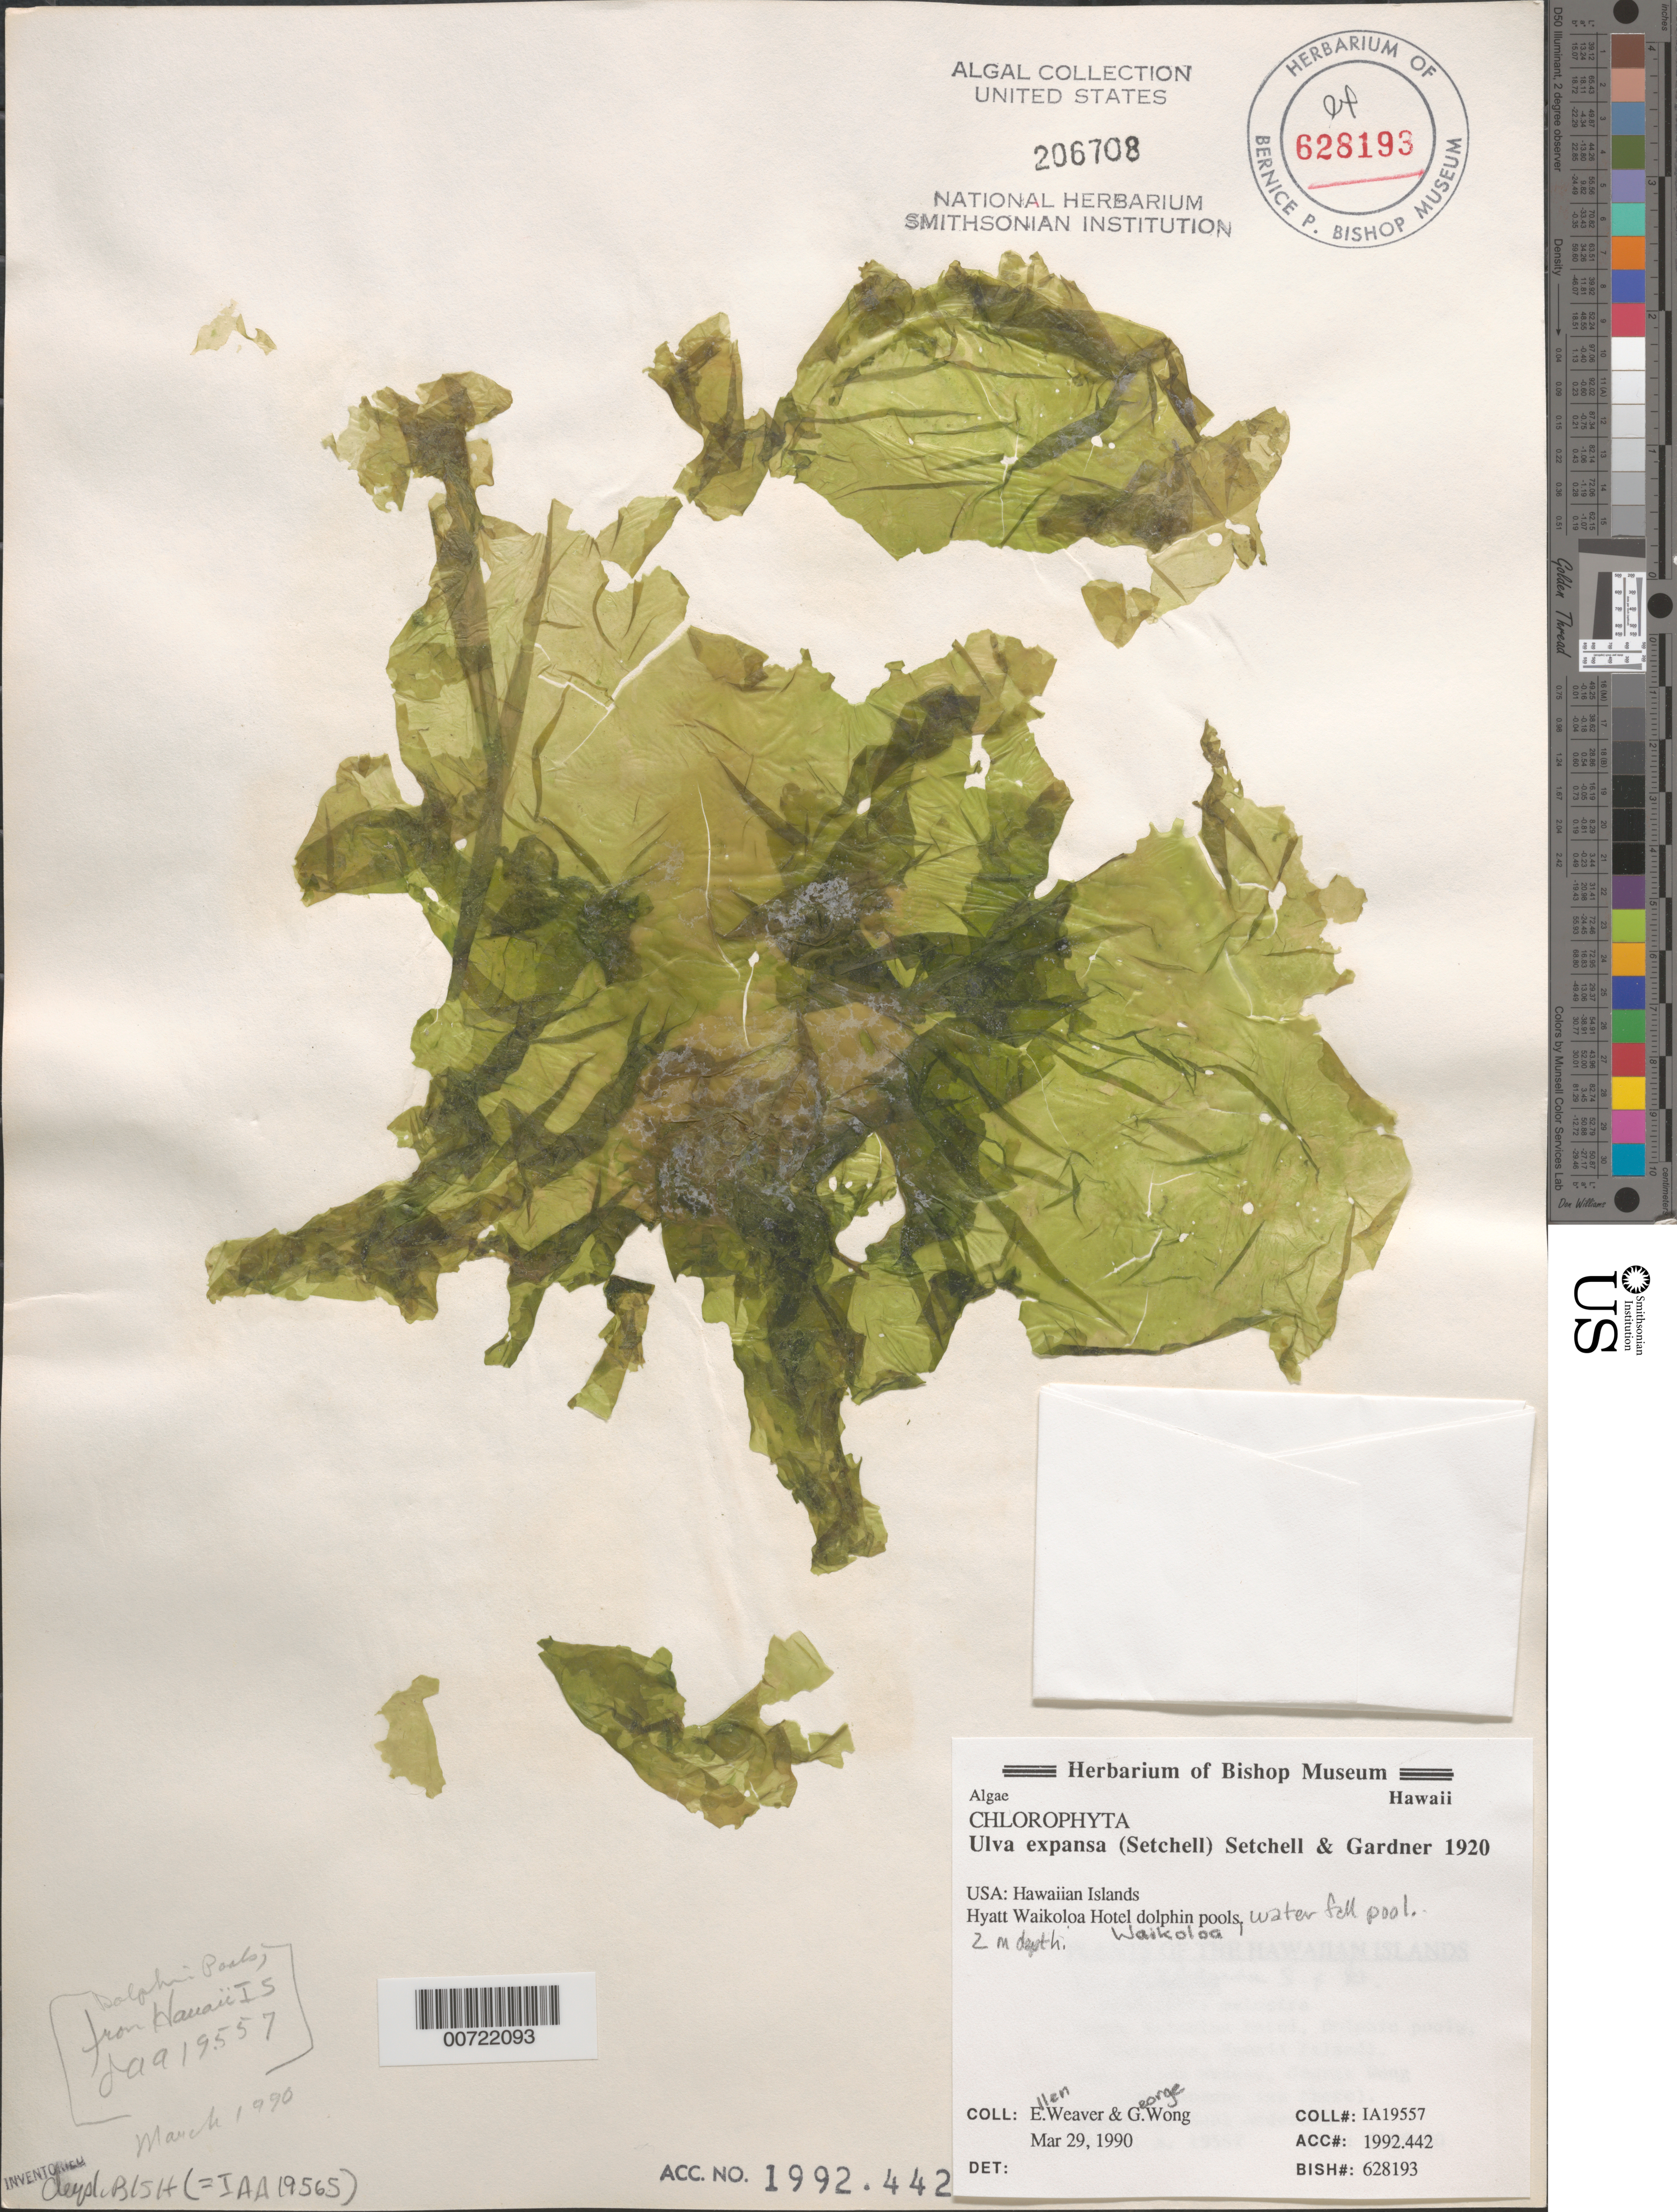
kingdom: Plantae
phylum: Chlorophyta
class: Ulvophyceae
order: Ulvales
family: Ulvaceae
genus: Ulva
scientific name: Ulva expansa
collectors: E. Weaver & G. Wong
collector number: IAA 19557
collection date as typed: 29 Mar 1990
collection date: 1990-03-29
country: United States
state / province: Hawaii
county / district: Hawaii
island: Hawaii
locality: Hyatt Waikoloa Hotel, Waikoloa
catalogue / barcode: US 206708